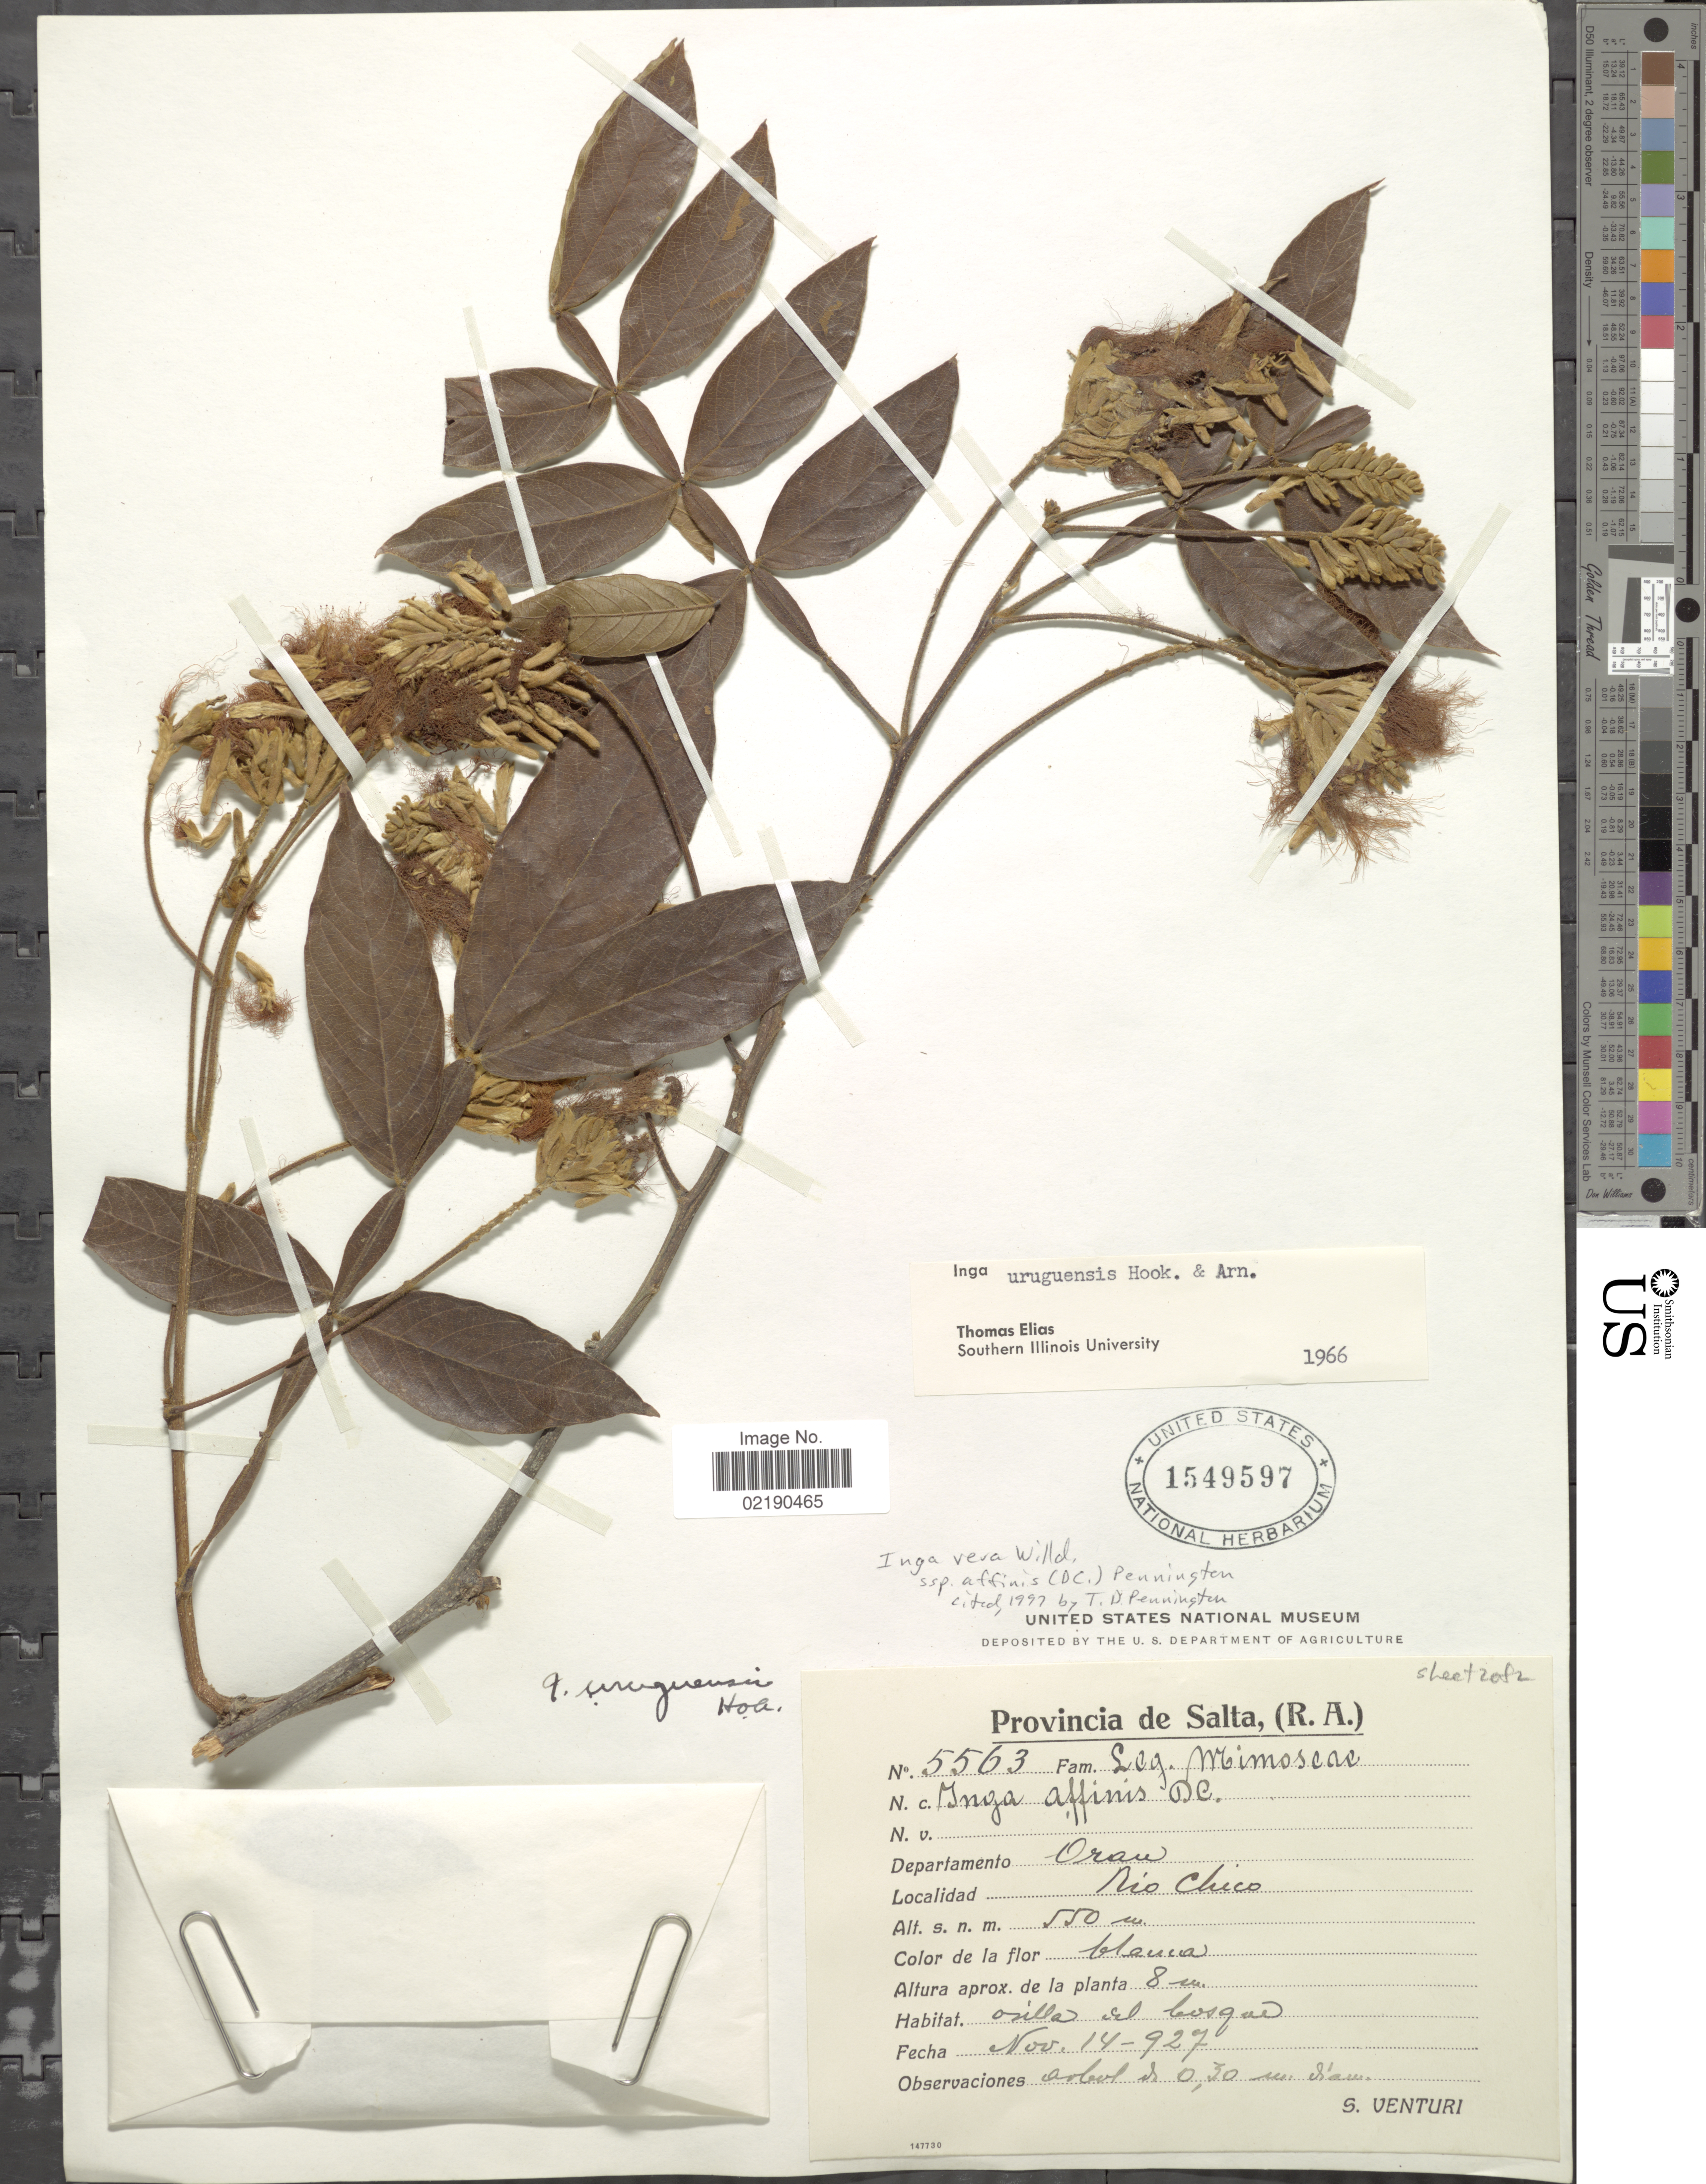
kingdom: Plantae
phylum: Tracheophyta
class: Magnoliopsida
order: Fabales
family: Fabaceae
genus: Inga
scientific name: Inga vera subsp. affinis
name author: (DC.) T.D. Penn.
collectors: S. Venturi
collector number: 5563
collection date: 1927-11-14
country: Argentina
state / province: Salta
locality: Provincia de Salta (R. A.). Departamento Oran, Rio Chico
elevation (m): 550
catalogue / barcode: US 1549597